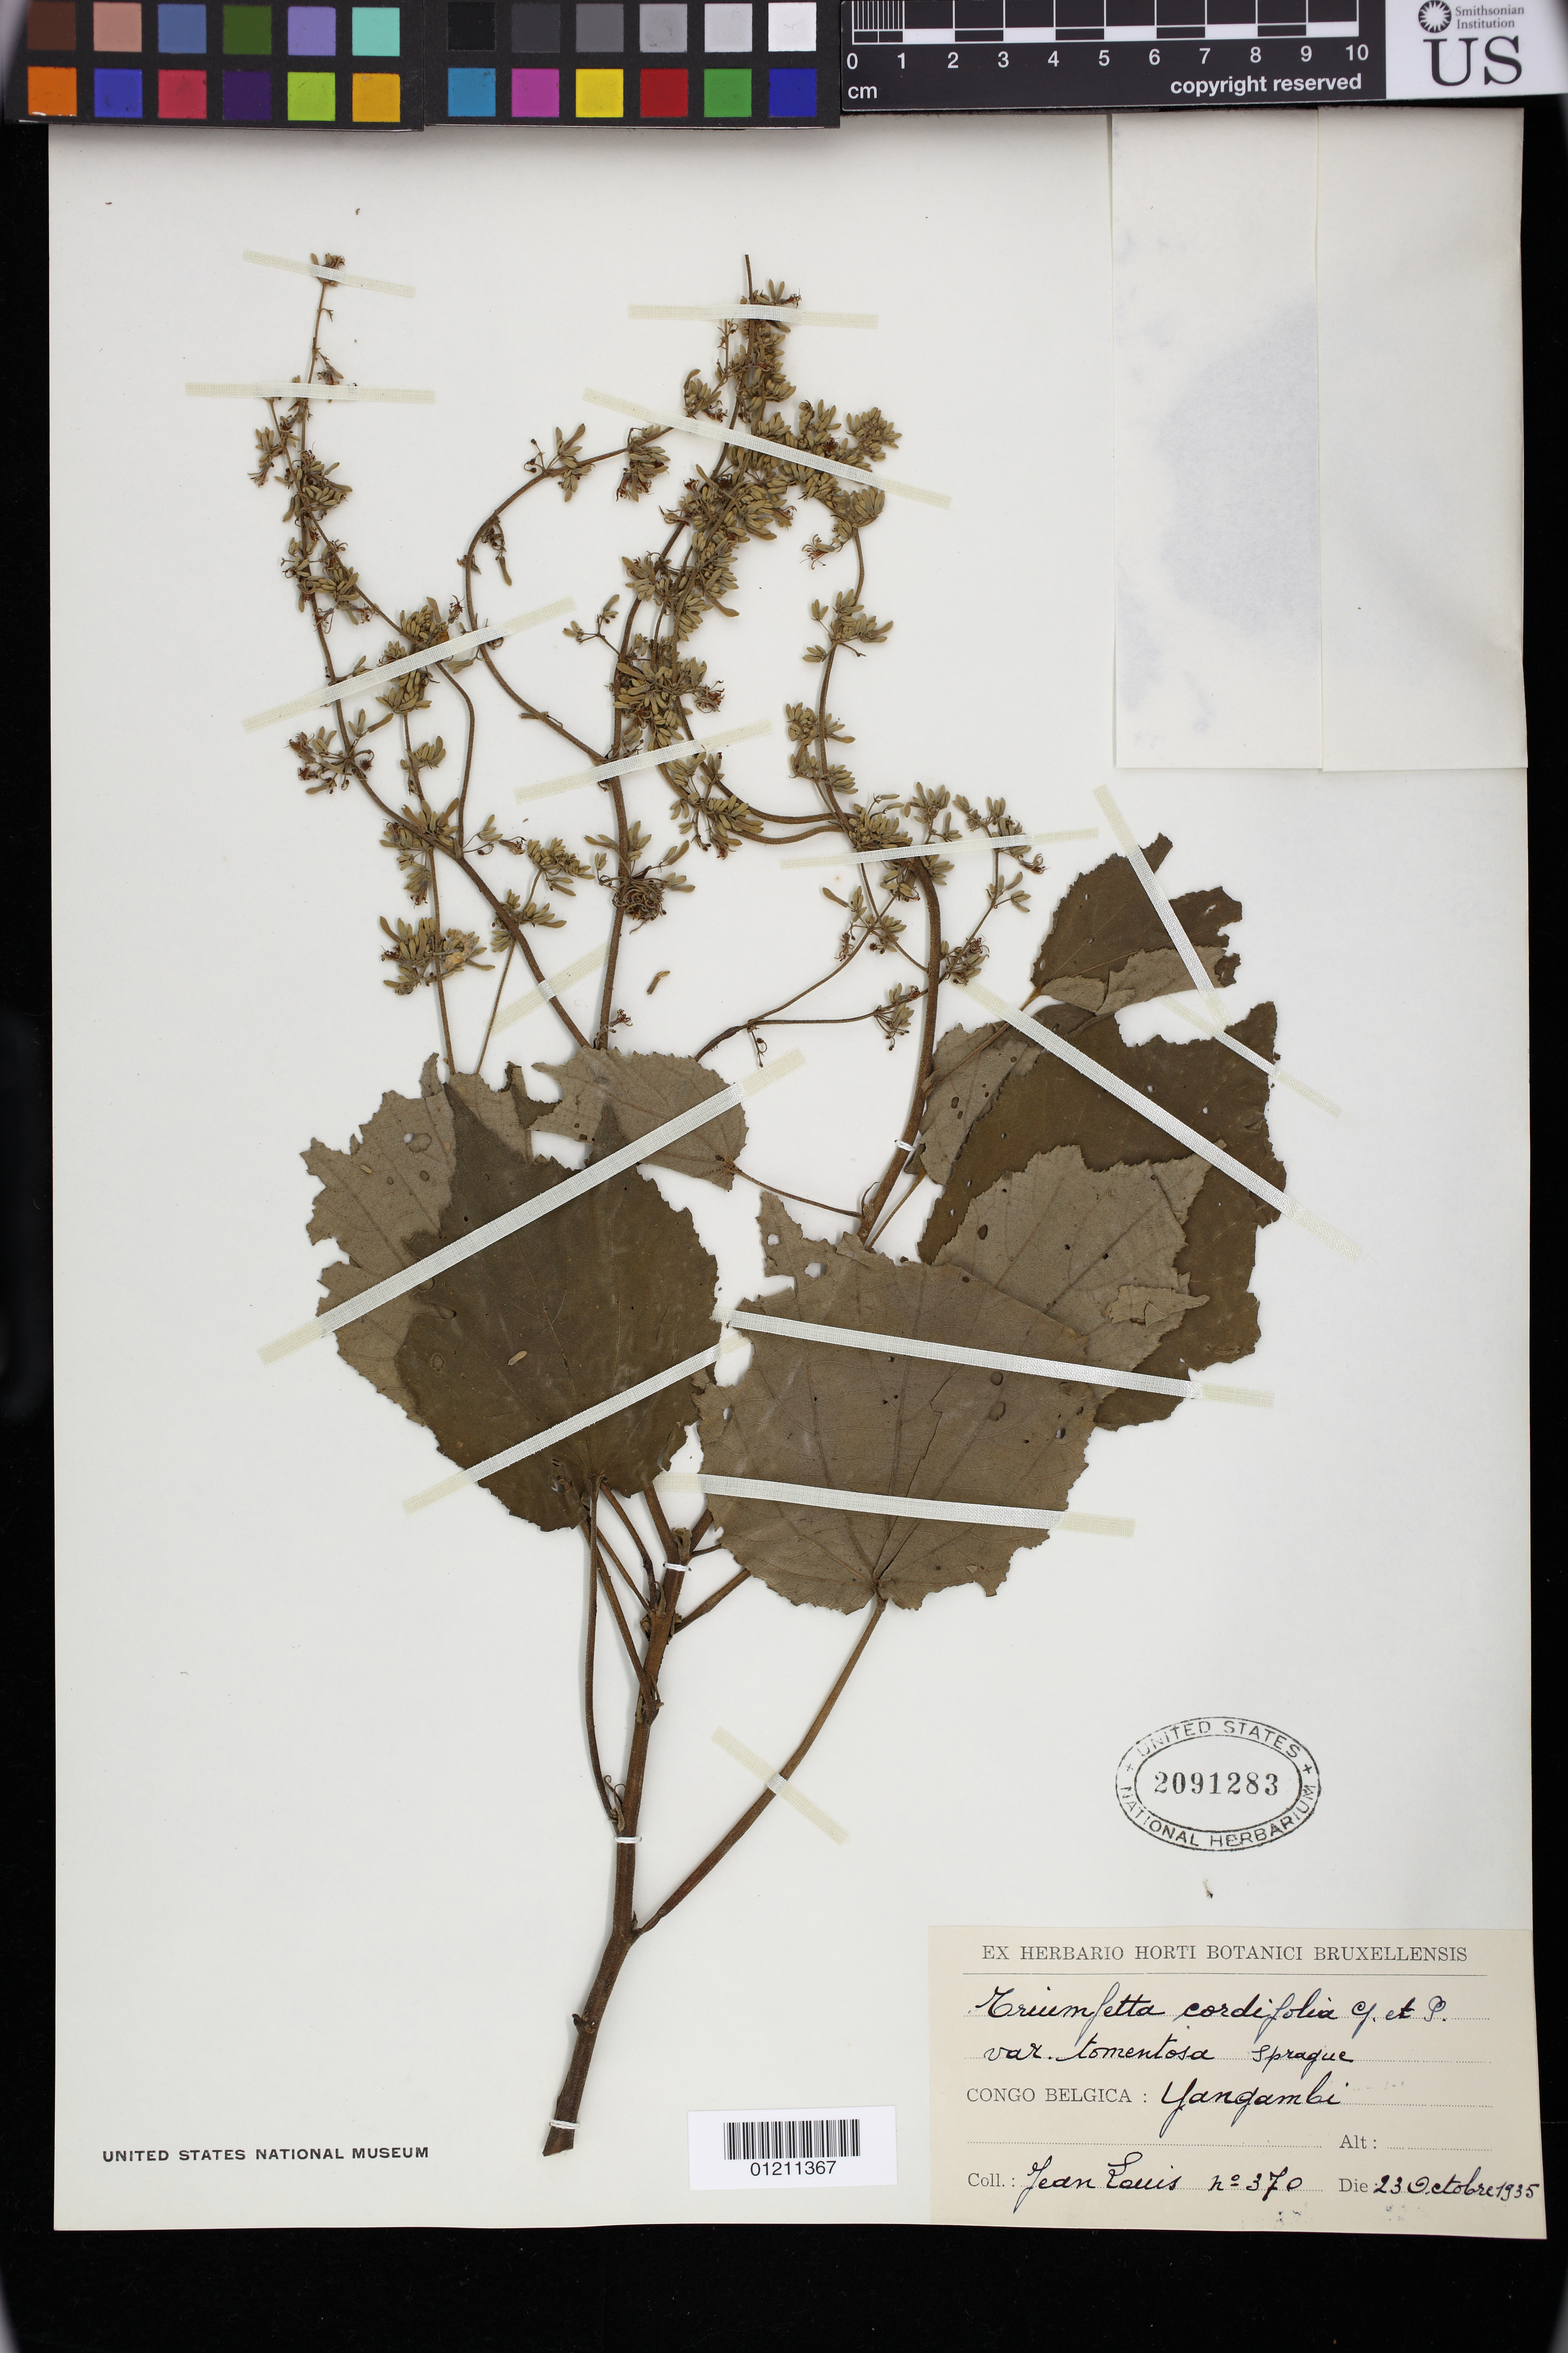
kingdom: Plantae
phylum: Tracheophyta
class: Magnoliopsida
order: Malvales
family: Malvaceae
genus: Triumfetta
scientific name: Triumfetta cordifolia var. tomentosa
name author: Sprague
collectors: J. Louis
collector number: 370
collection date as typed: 23 Oct 1935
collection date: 1935-10-23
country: Congo, Democratic Republic of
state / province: Kasaï-Oriental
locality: Congo Belgica: Yangambi.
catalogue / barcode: US 2091283